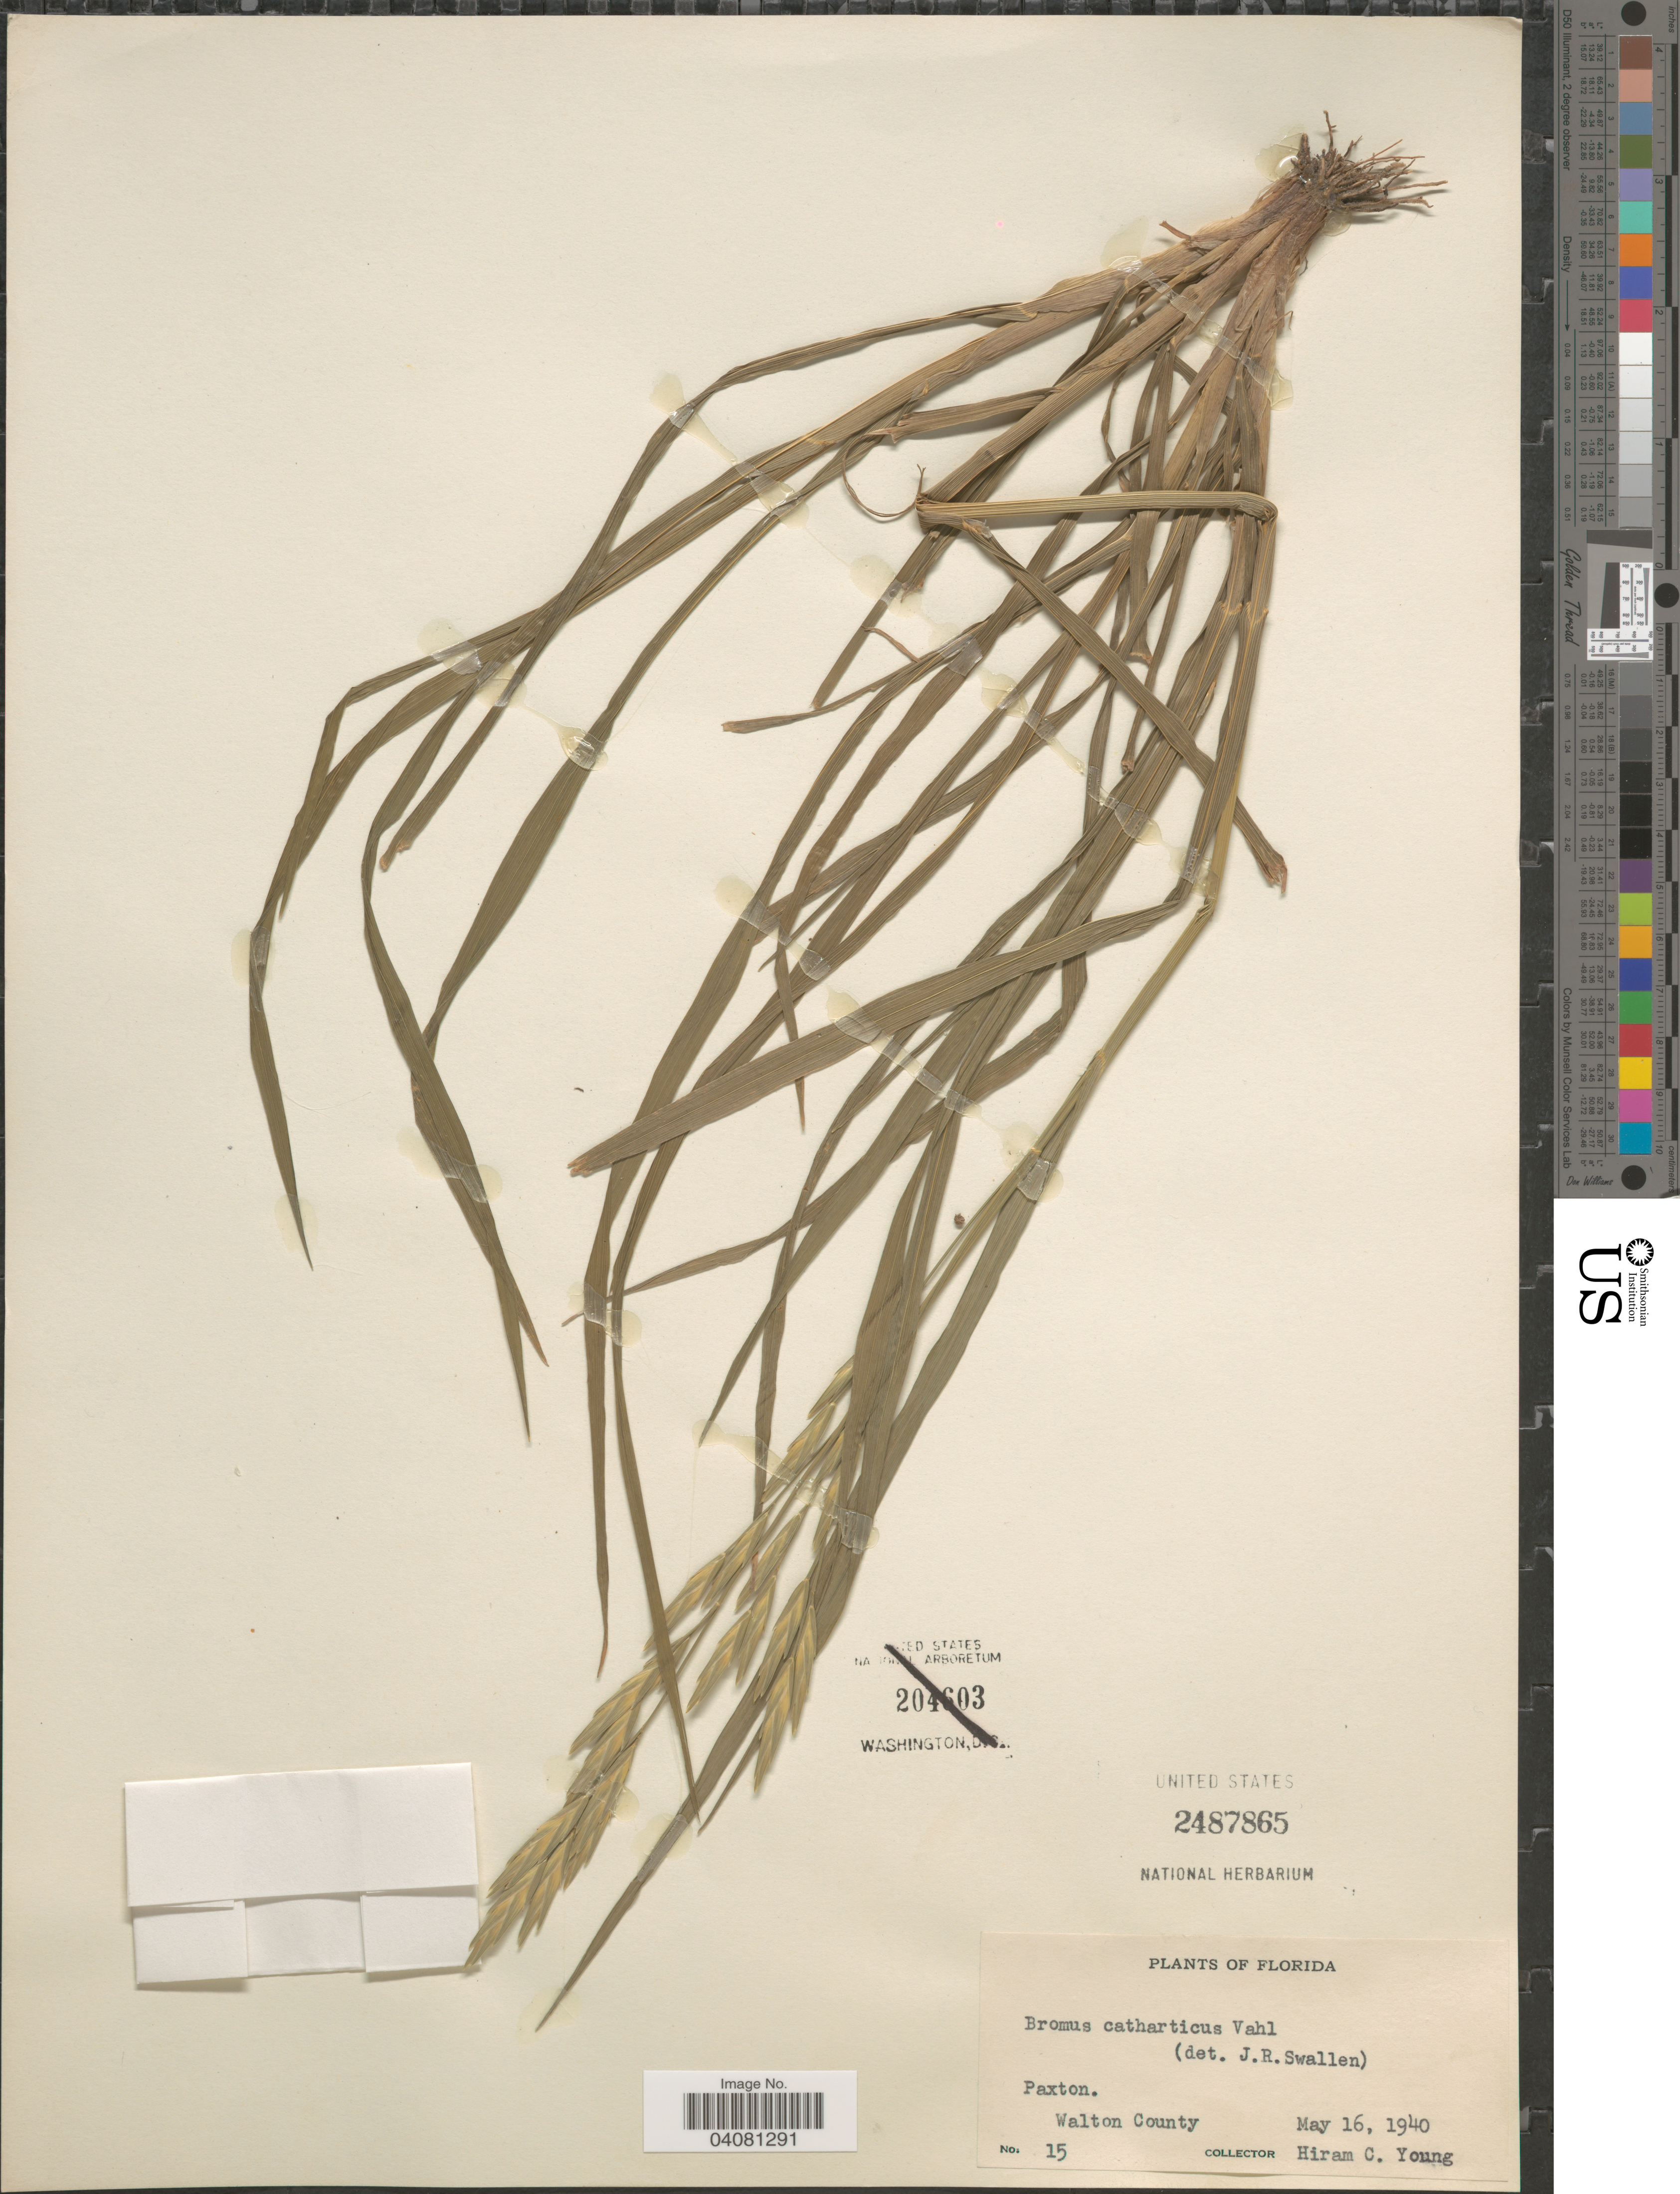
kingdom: Plantae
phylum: Tracheophyta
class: Liliopsida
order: Poales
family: Poaceae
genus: Bromus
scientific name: Bromus catharticus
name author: Vahl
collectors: H. Young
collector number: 15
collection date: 1940-05-16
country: United States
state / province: Florida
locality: Paxton. Walton County.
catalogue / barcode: US 2487865